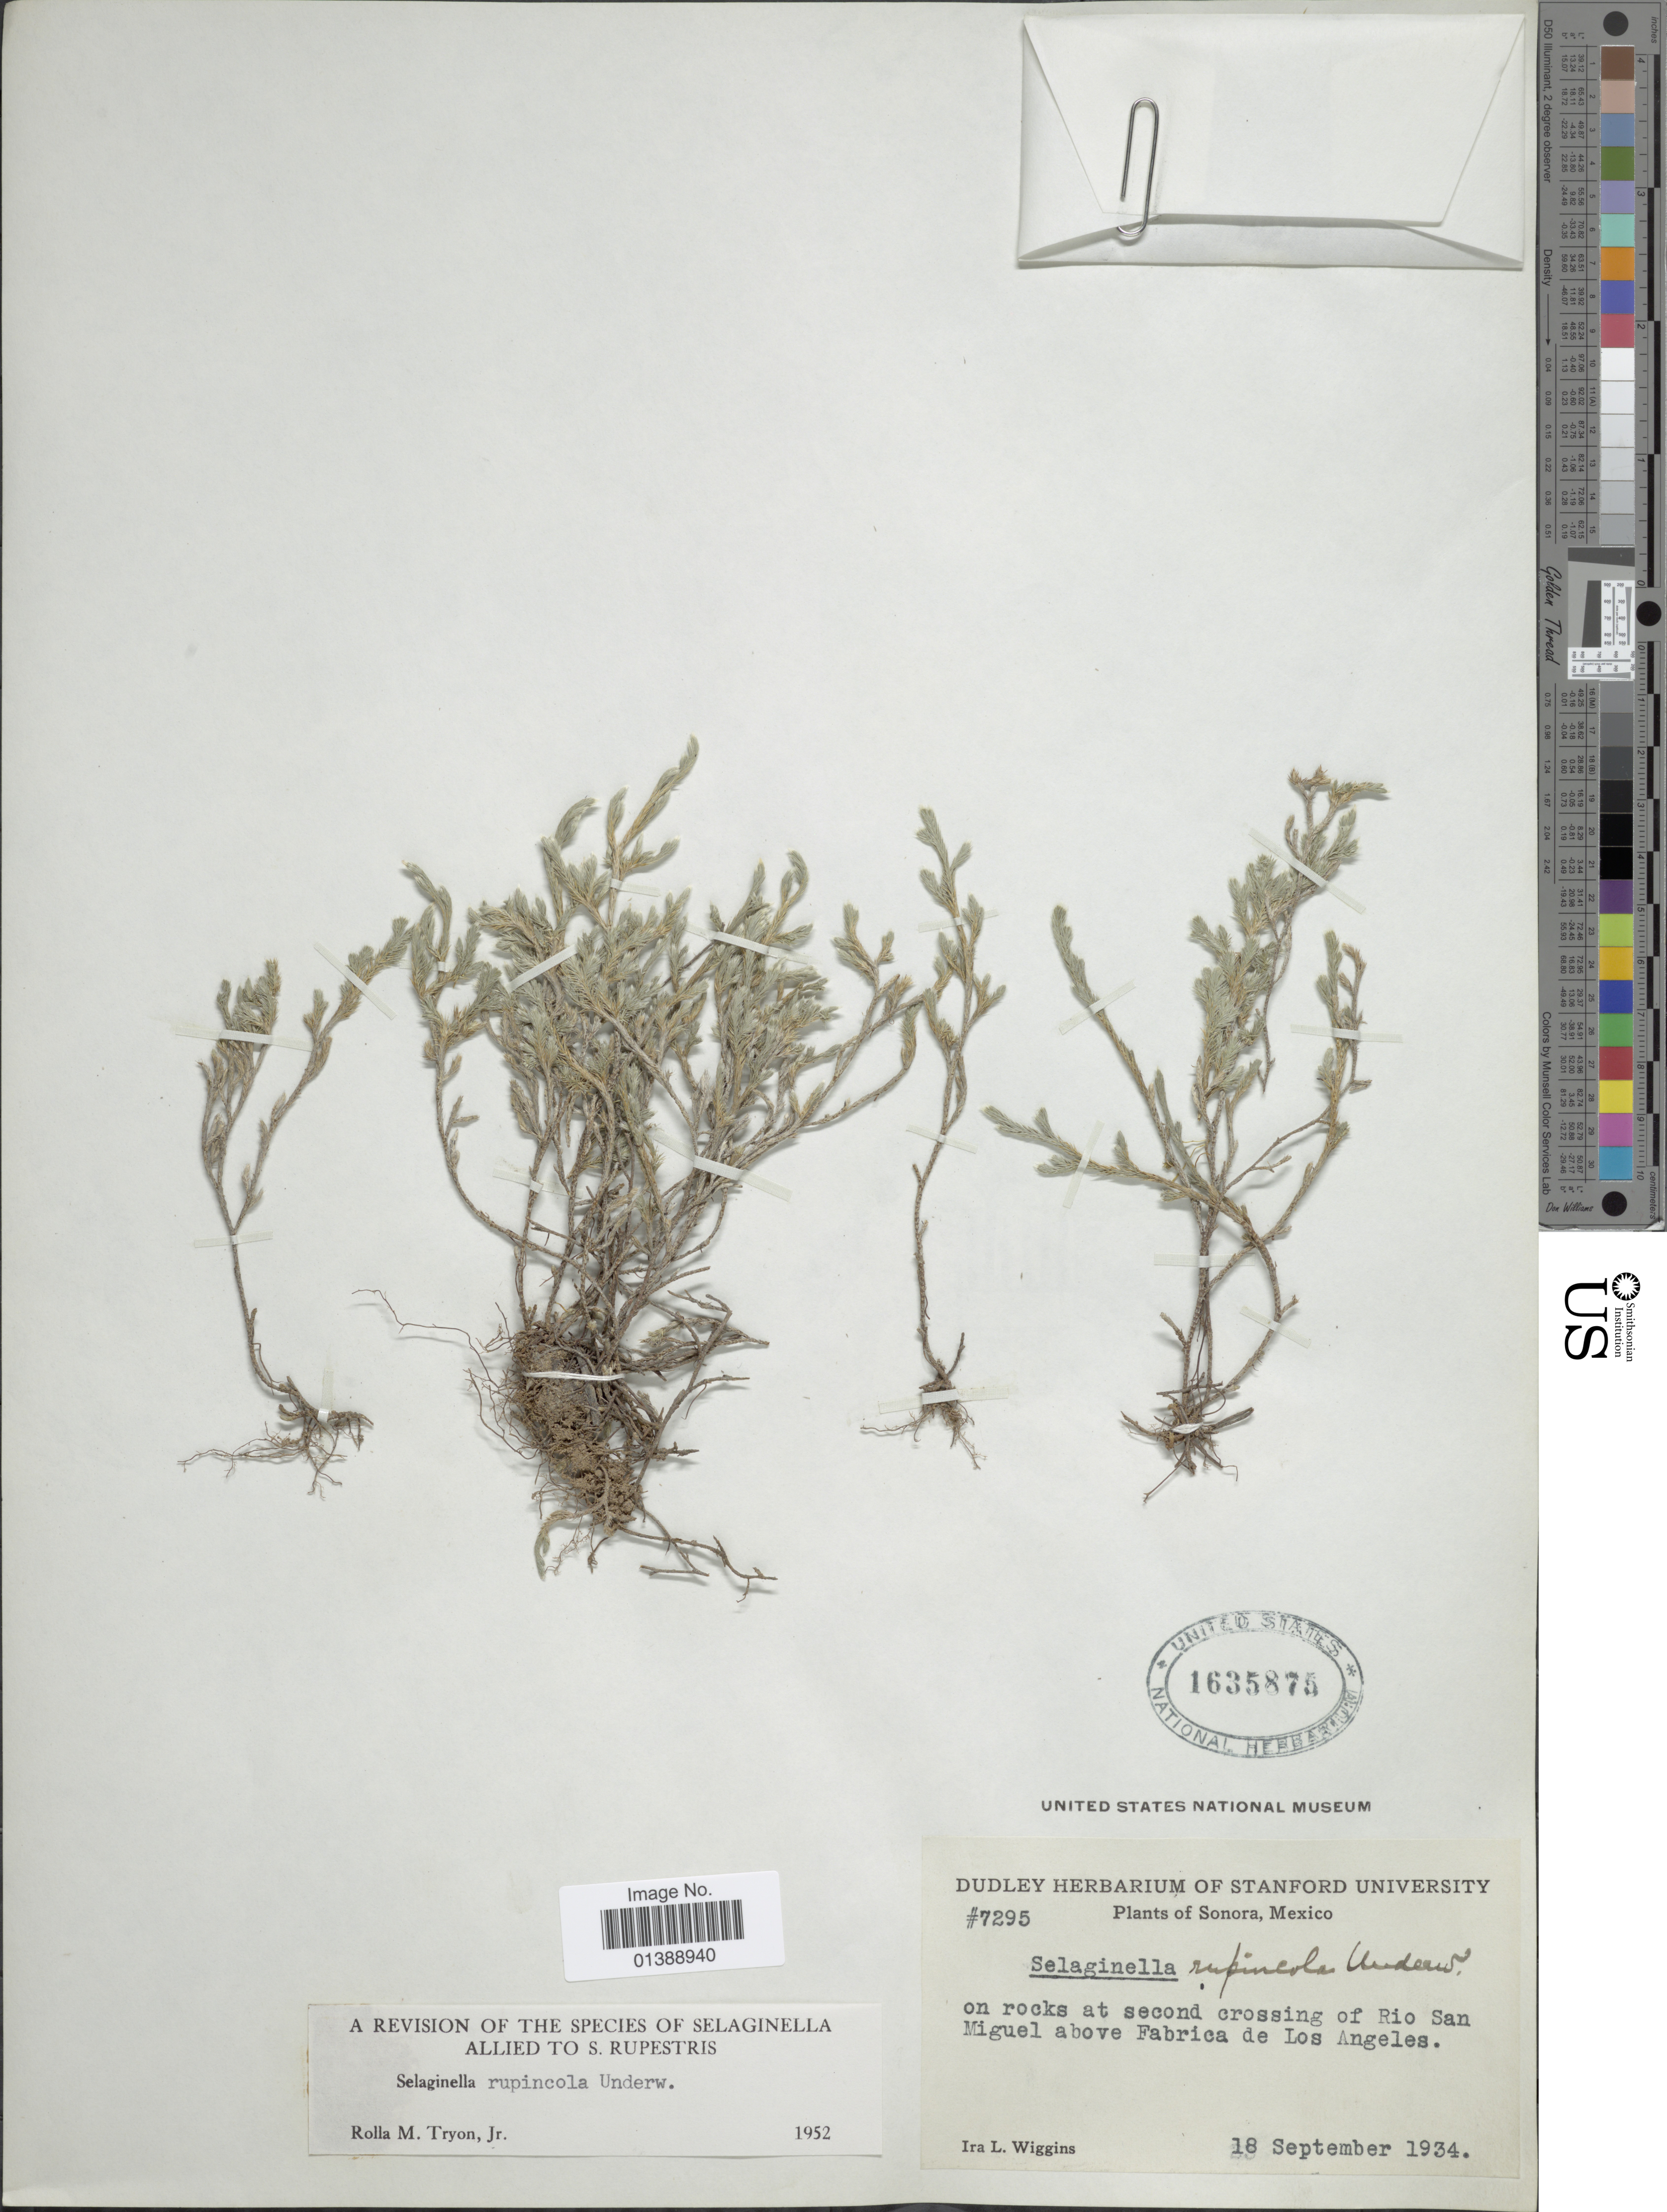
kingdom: Plantae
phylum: Tracheophyta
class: Lycopodiopsida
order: Selaginellales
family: Selaginellaceae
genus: Selaginella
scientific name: Selaginella rupincola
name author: Underw.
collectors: I. L. Wiggins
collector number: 7295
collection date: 1934-09-18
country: Mexico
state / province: Sonora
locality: On rocks at second crossing of Rio San Miguel above Fabrica de Los Angeles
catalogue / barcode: US 1635875